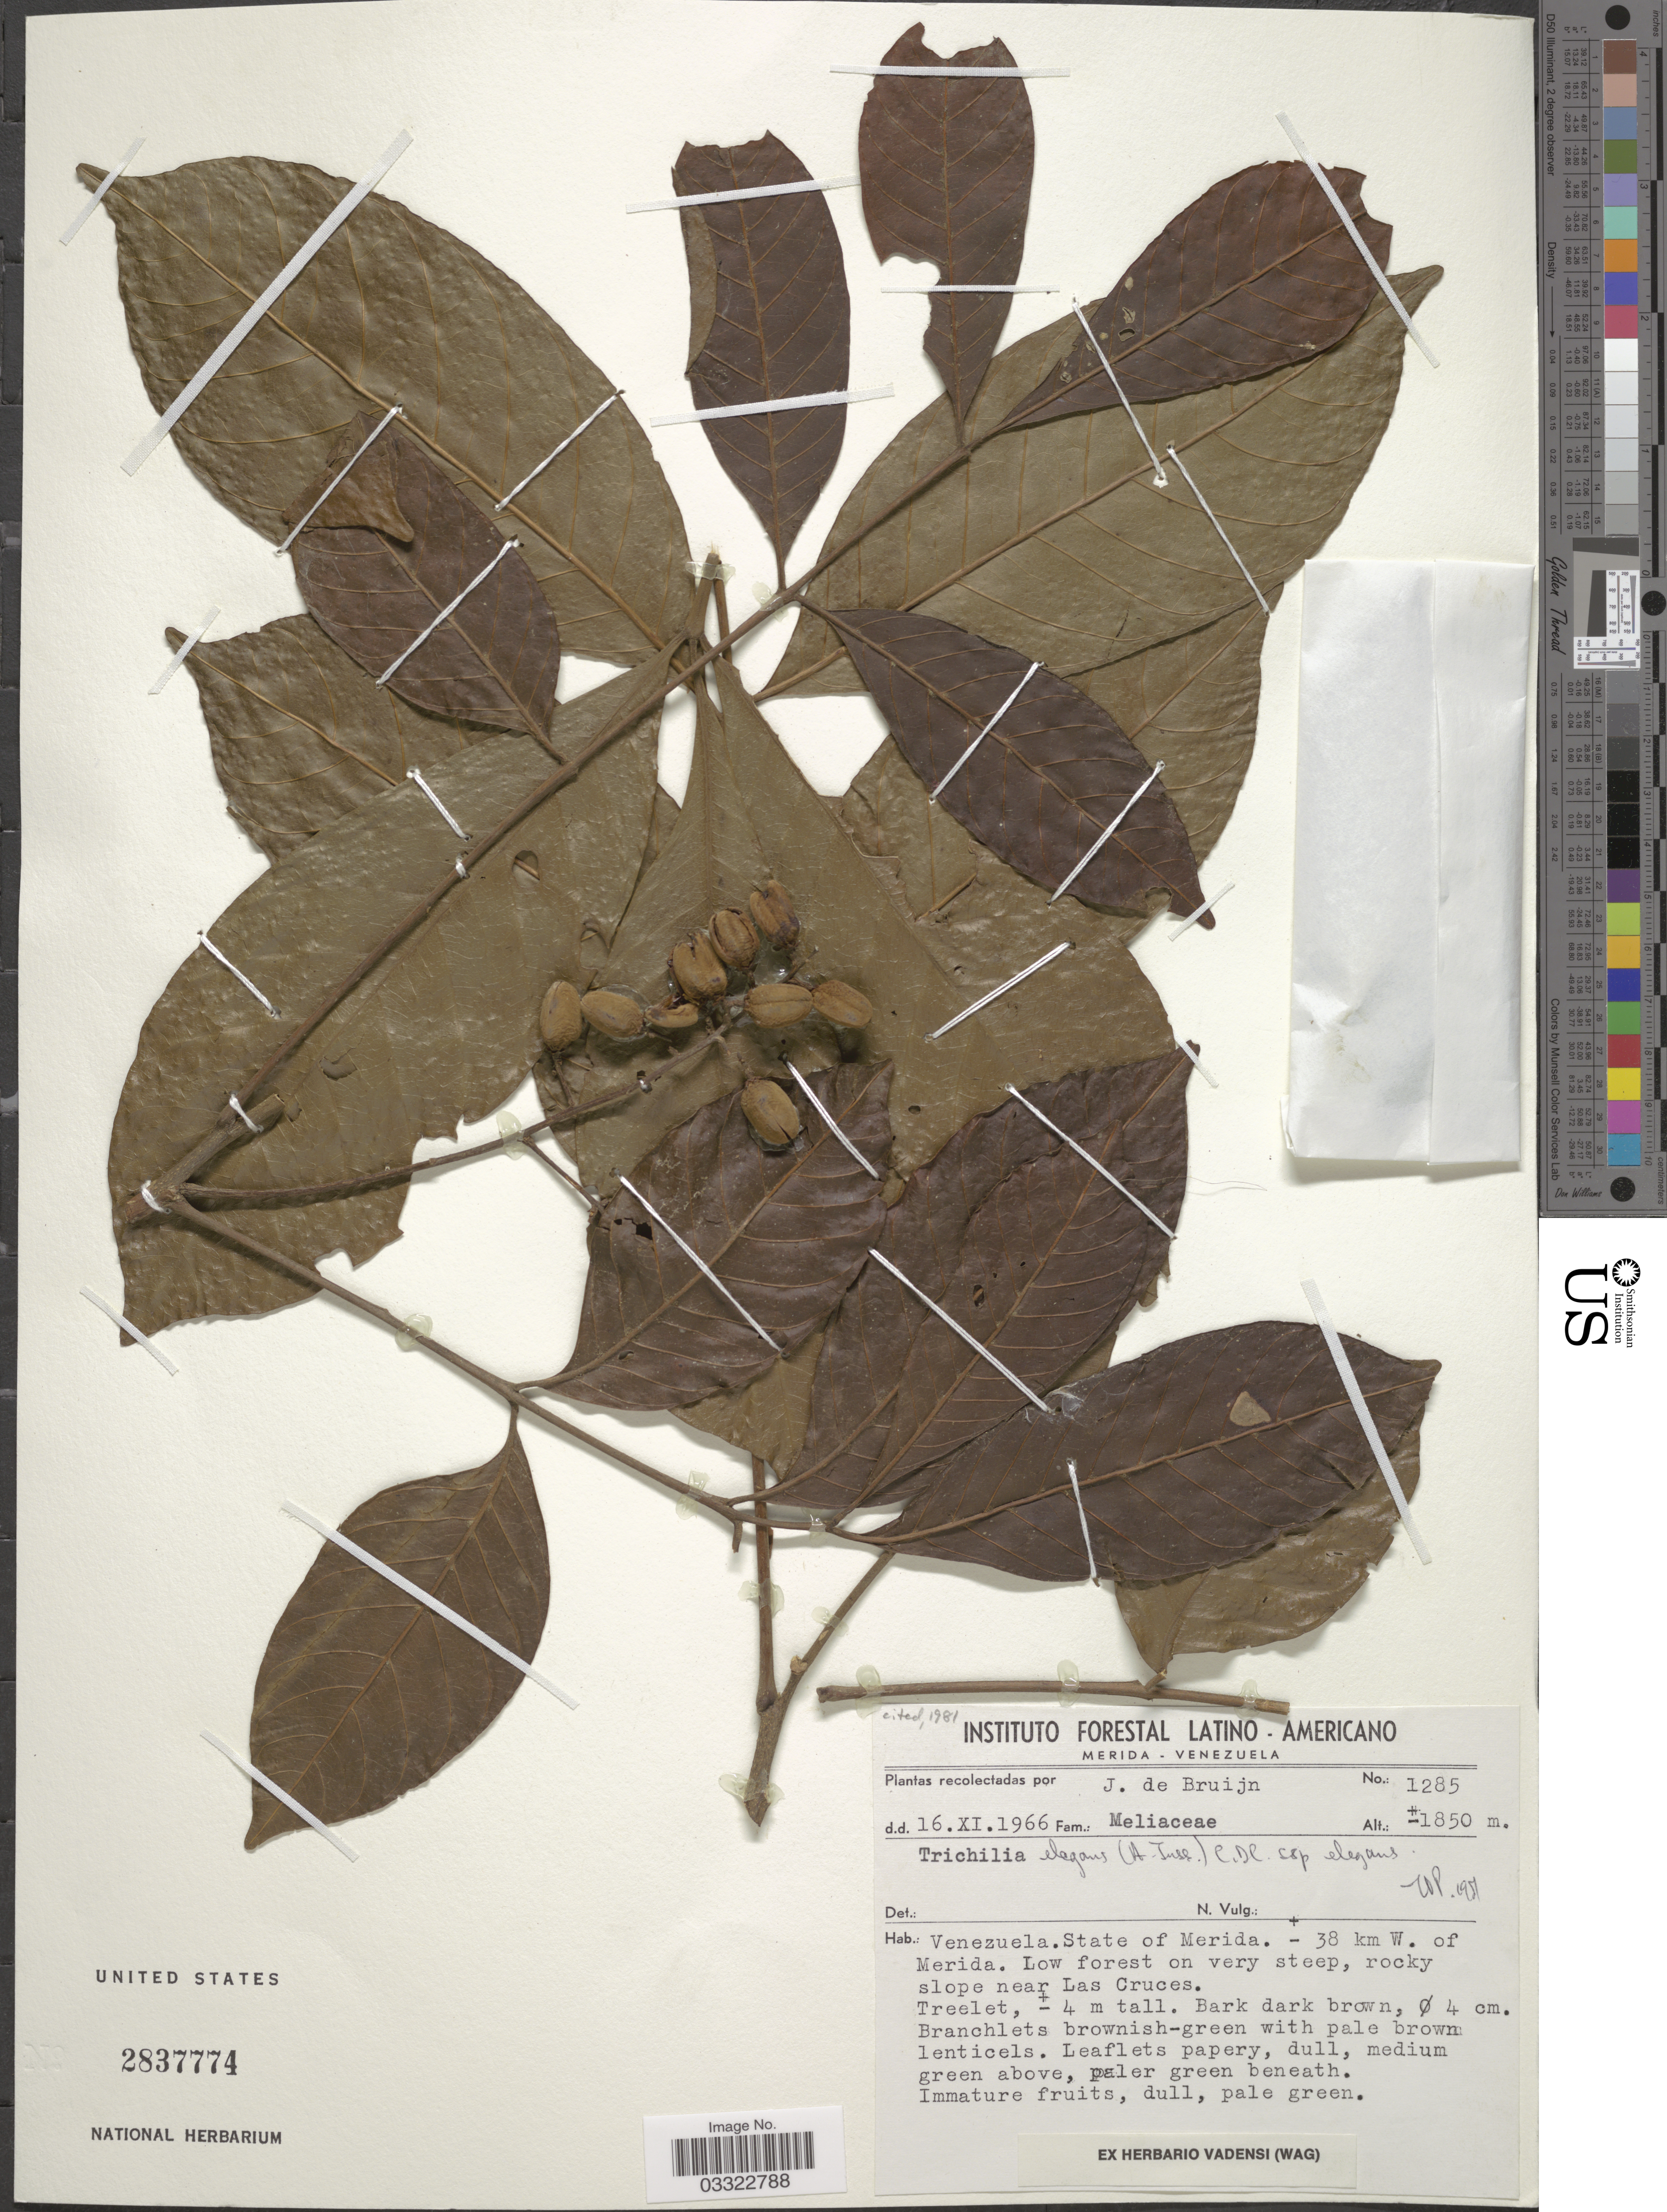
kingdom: Plantae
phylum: Tracheophyta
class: Magnoliopsida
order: Sapindales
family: Meliaceae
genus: Trichilia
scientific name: Trichilia elegans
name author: A. Juss.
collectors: J. Bruijn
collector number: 1285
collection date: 1966-11-16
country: Venezuela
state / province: Mérida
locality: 38 km W. of Merida. Slope near Las Cruces.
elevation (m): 1850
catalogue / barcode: US 2837774